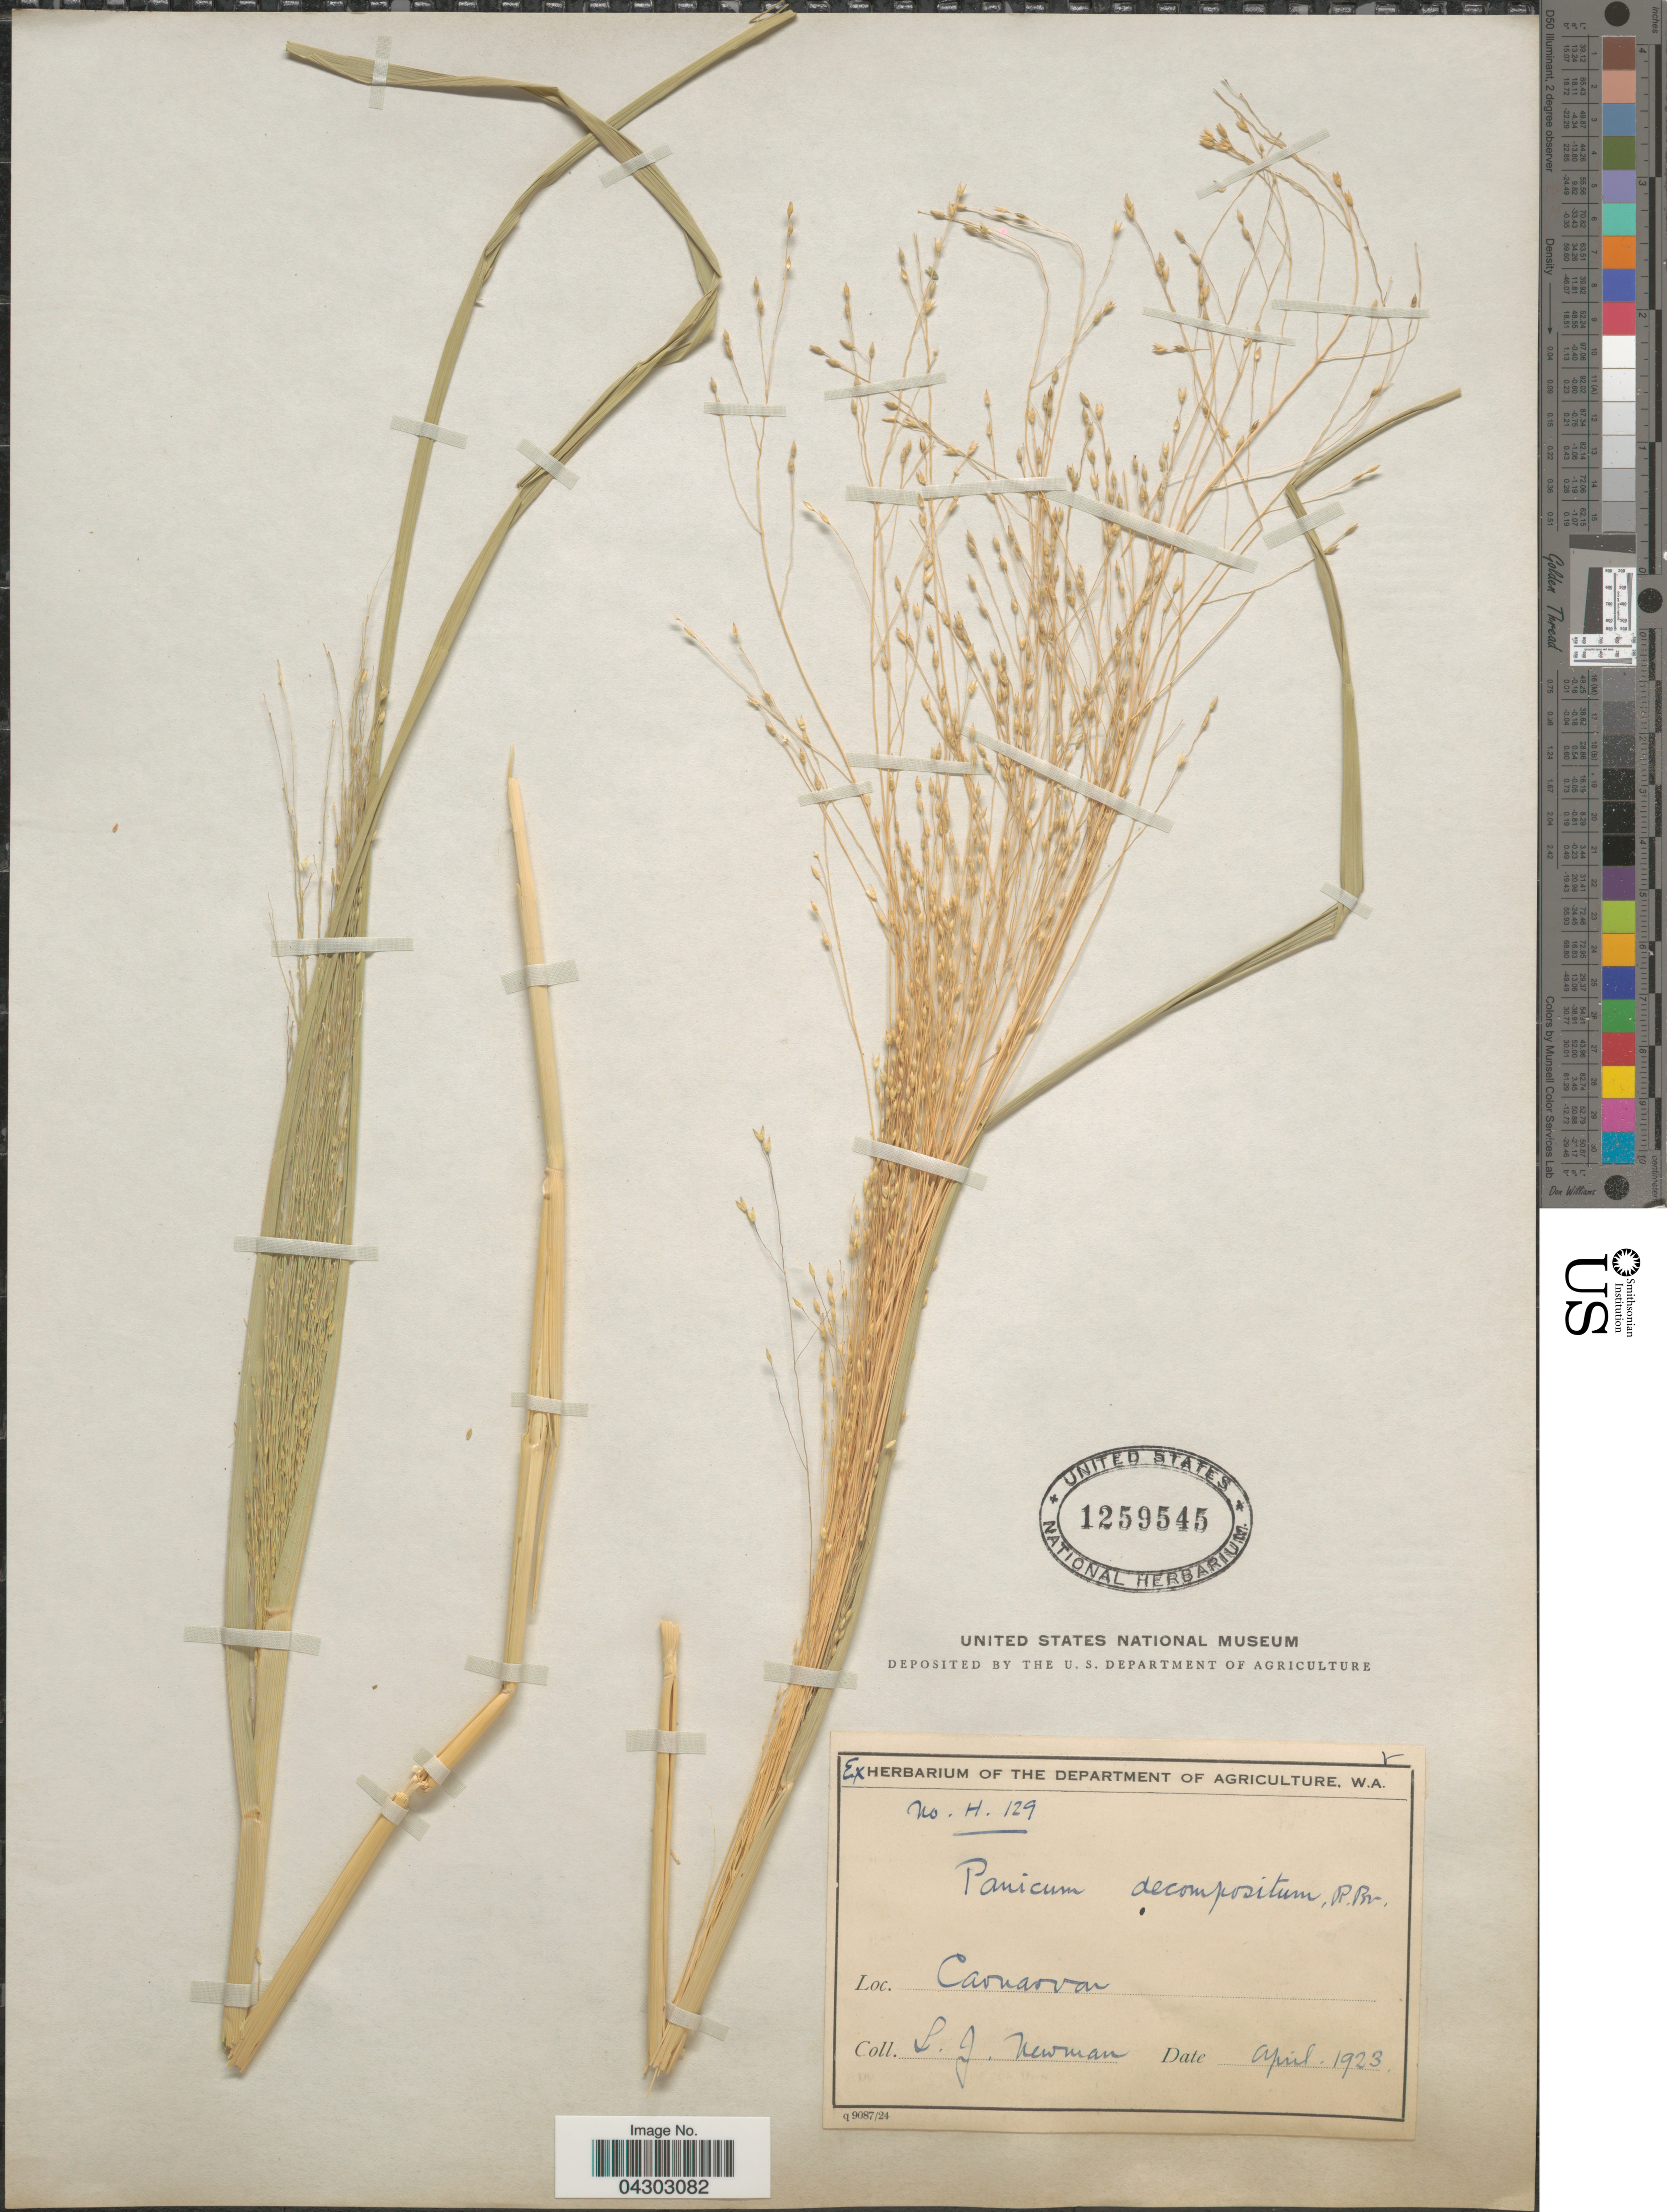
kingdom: Plantae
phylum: Tracheophyta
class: Liliopsida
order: Poales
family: Poaceae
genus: Panicum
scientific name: Panicum decompositum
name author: R. Br.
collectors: L. Newman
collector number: H.129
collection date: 1923-04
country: United Kingdom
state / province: Wales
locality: Carnarvon.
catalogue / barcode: US 1259545